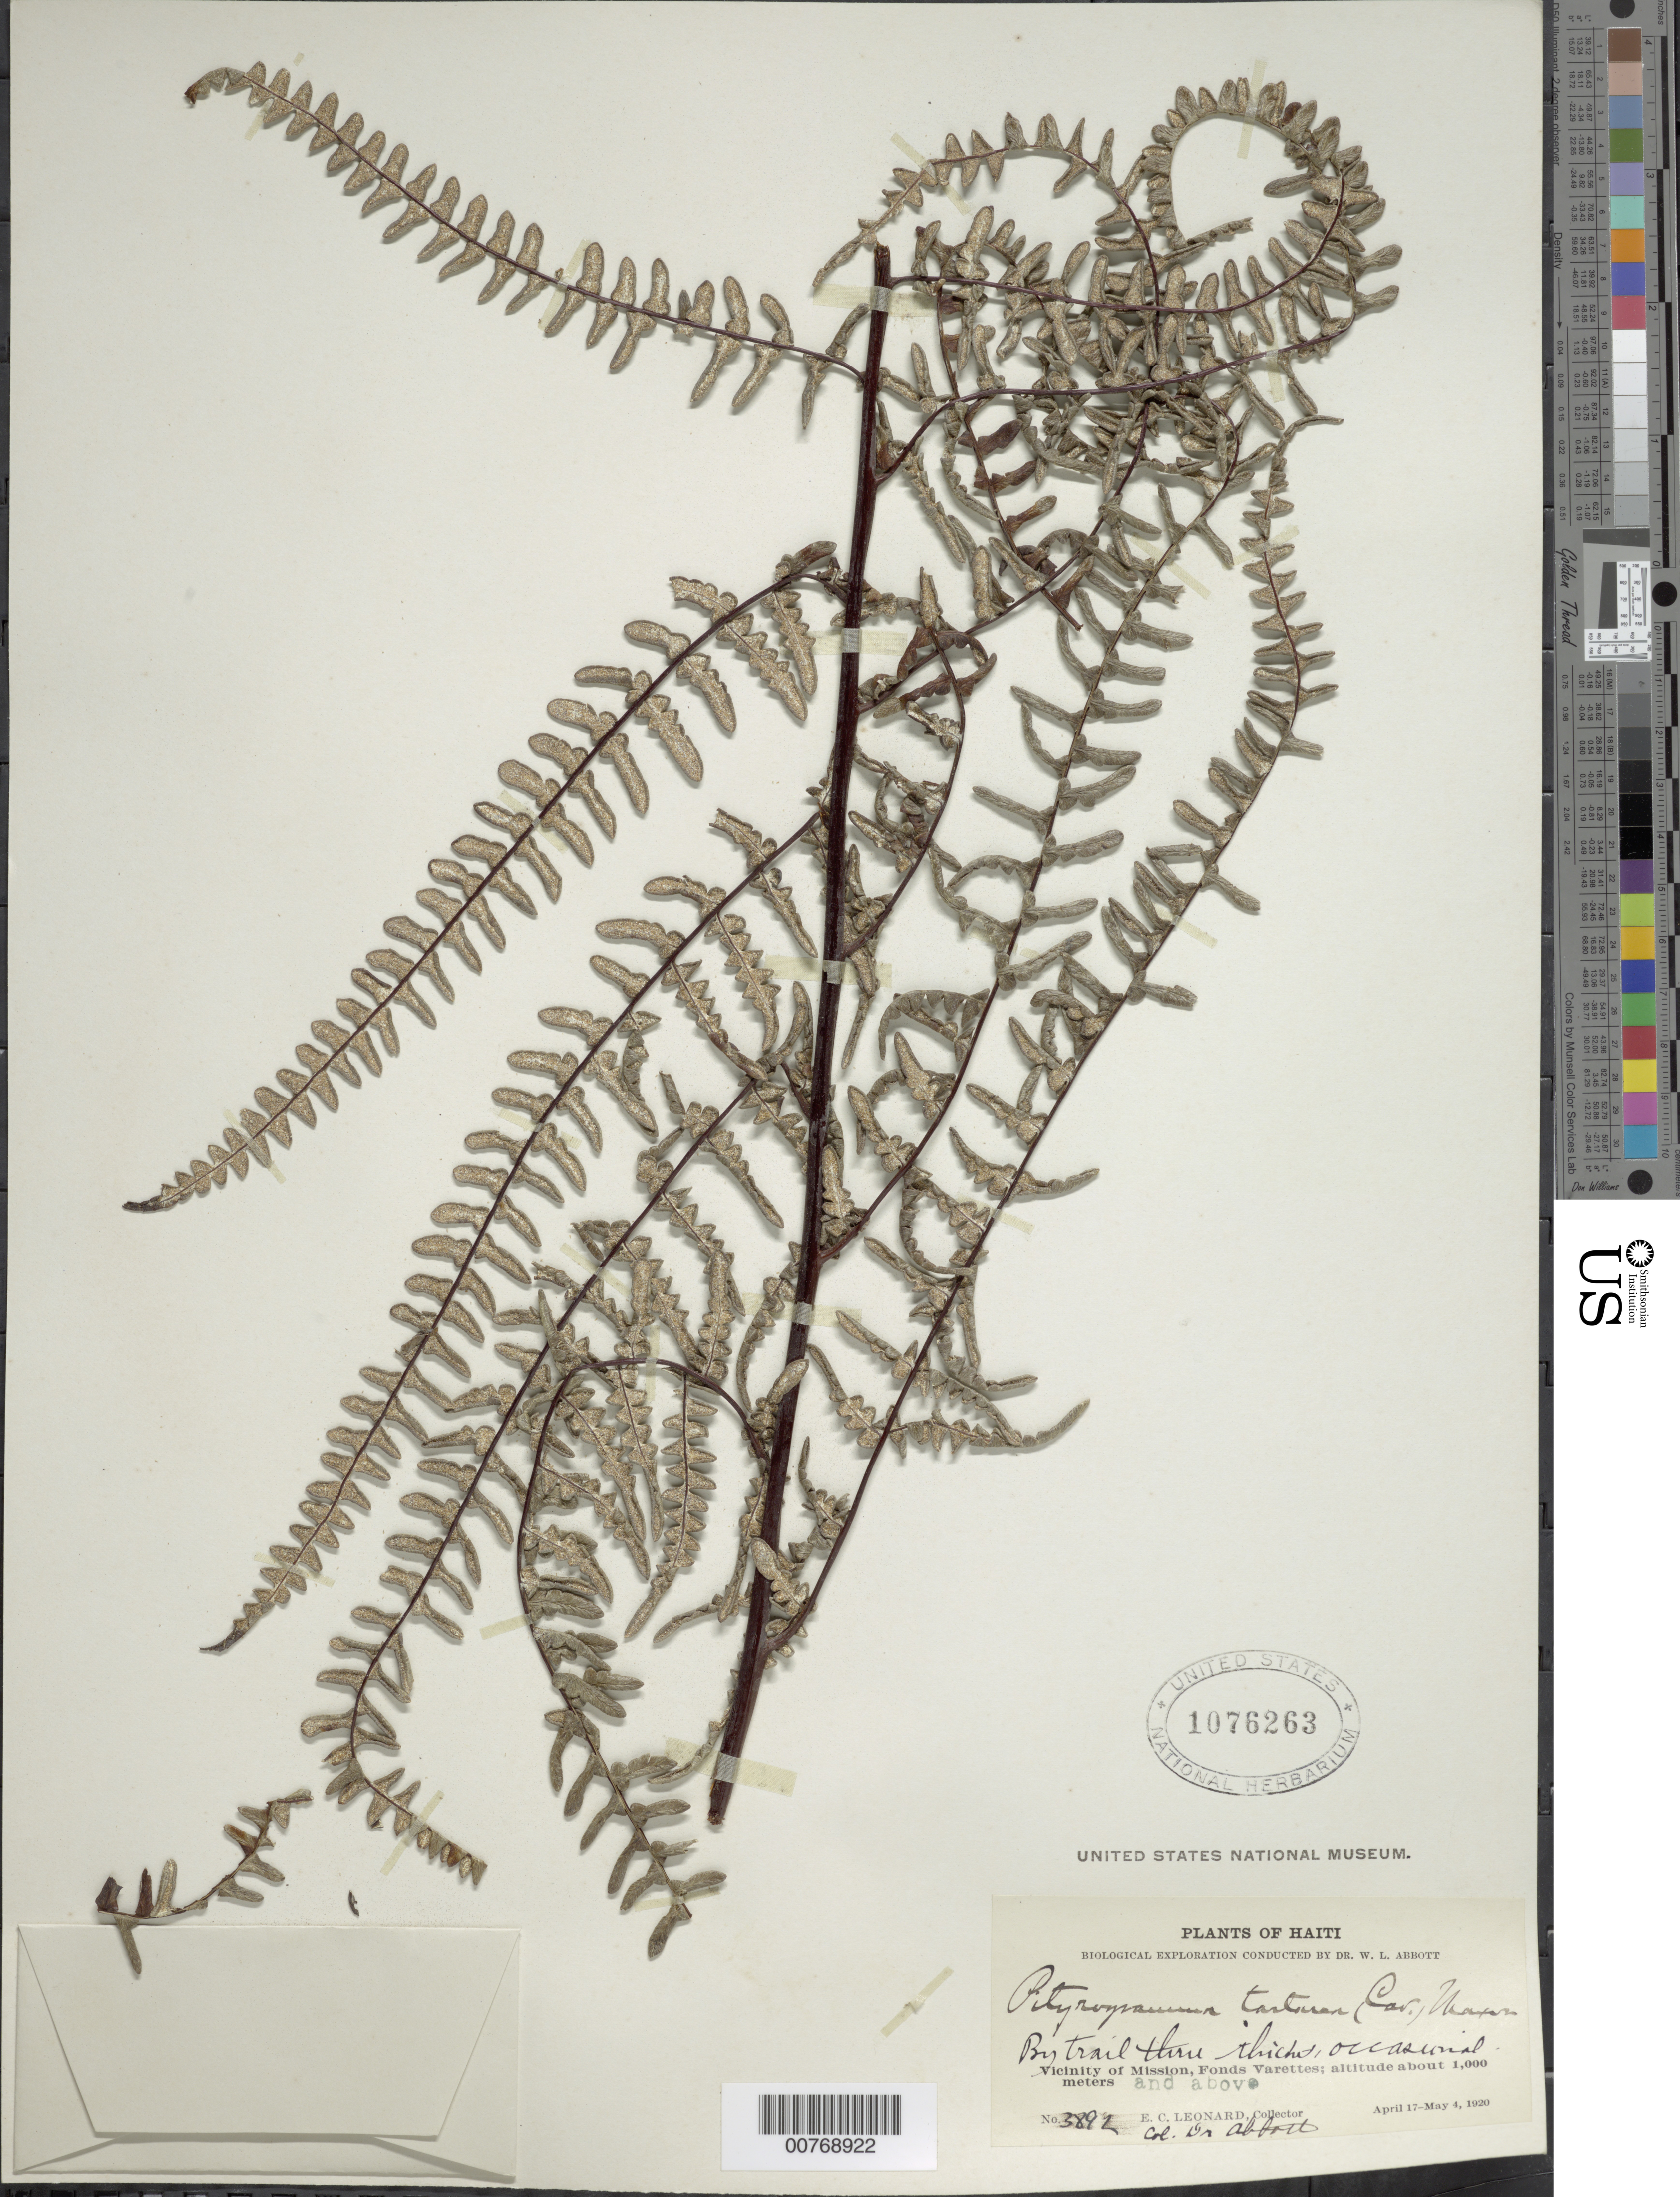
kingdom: Plantae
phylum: Tracheophyta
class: Polypodiopsida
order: Polypodiales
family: Pteridaceae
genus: Pityrogramma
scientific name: Pityrogramma ebenea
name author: (L.) Proctor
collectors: E. C. Leonard & -- Abbott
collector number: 3892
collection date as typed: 17 Apr 1920 04 May 1920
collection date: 1920-04-17/1920-05-04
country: Haiti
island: Hispaniola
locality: Vicinity of Mission, Fonds Varettes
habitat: By trail thru thicket, occasional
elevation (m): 1000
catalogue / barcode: US 1076263